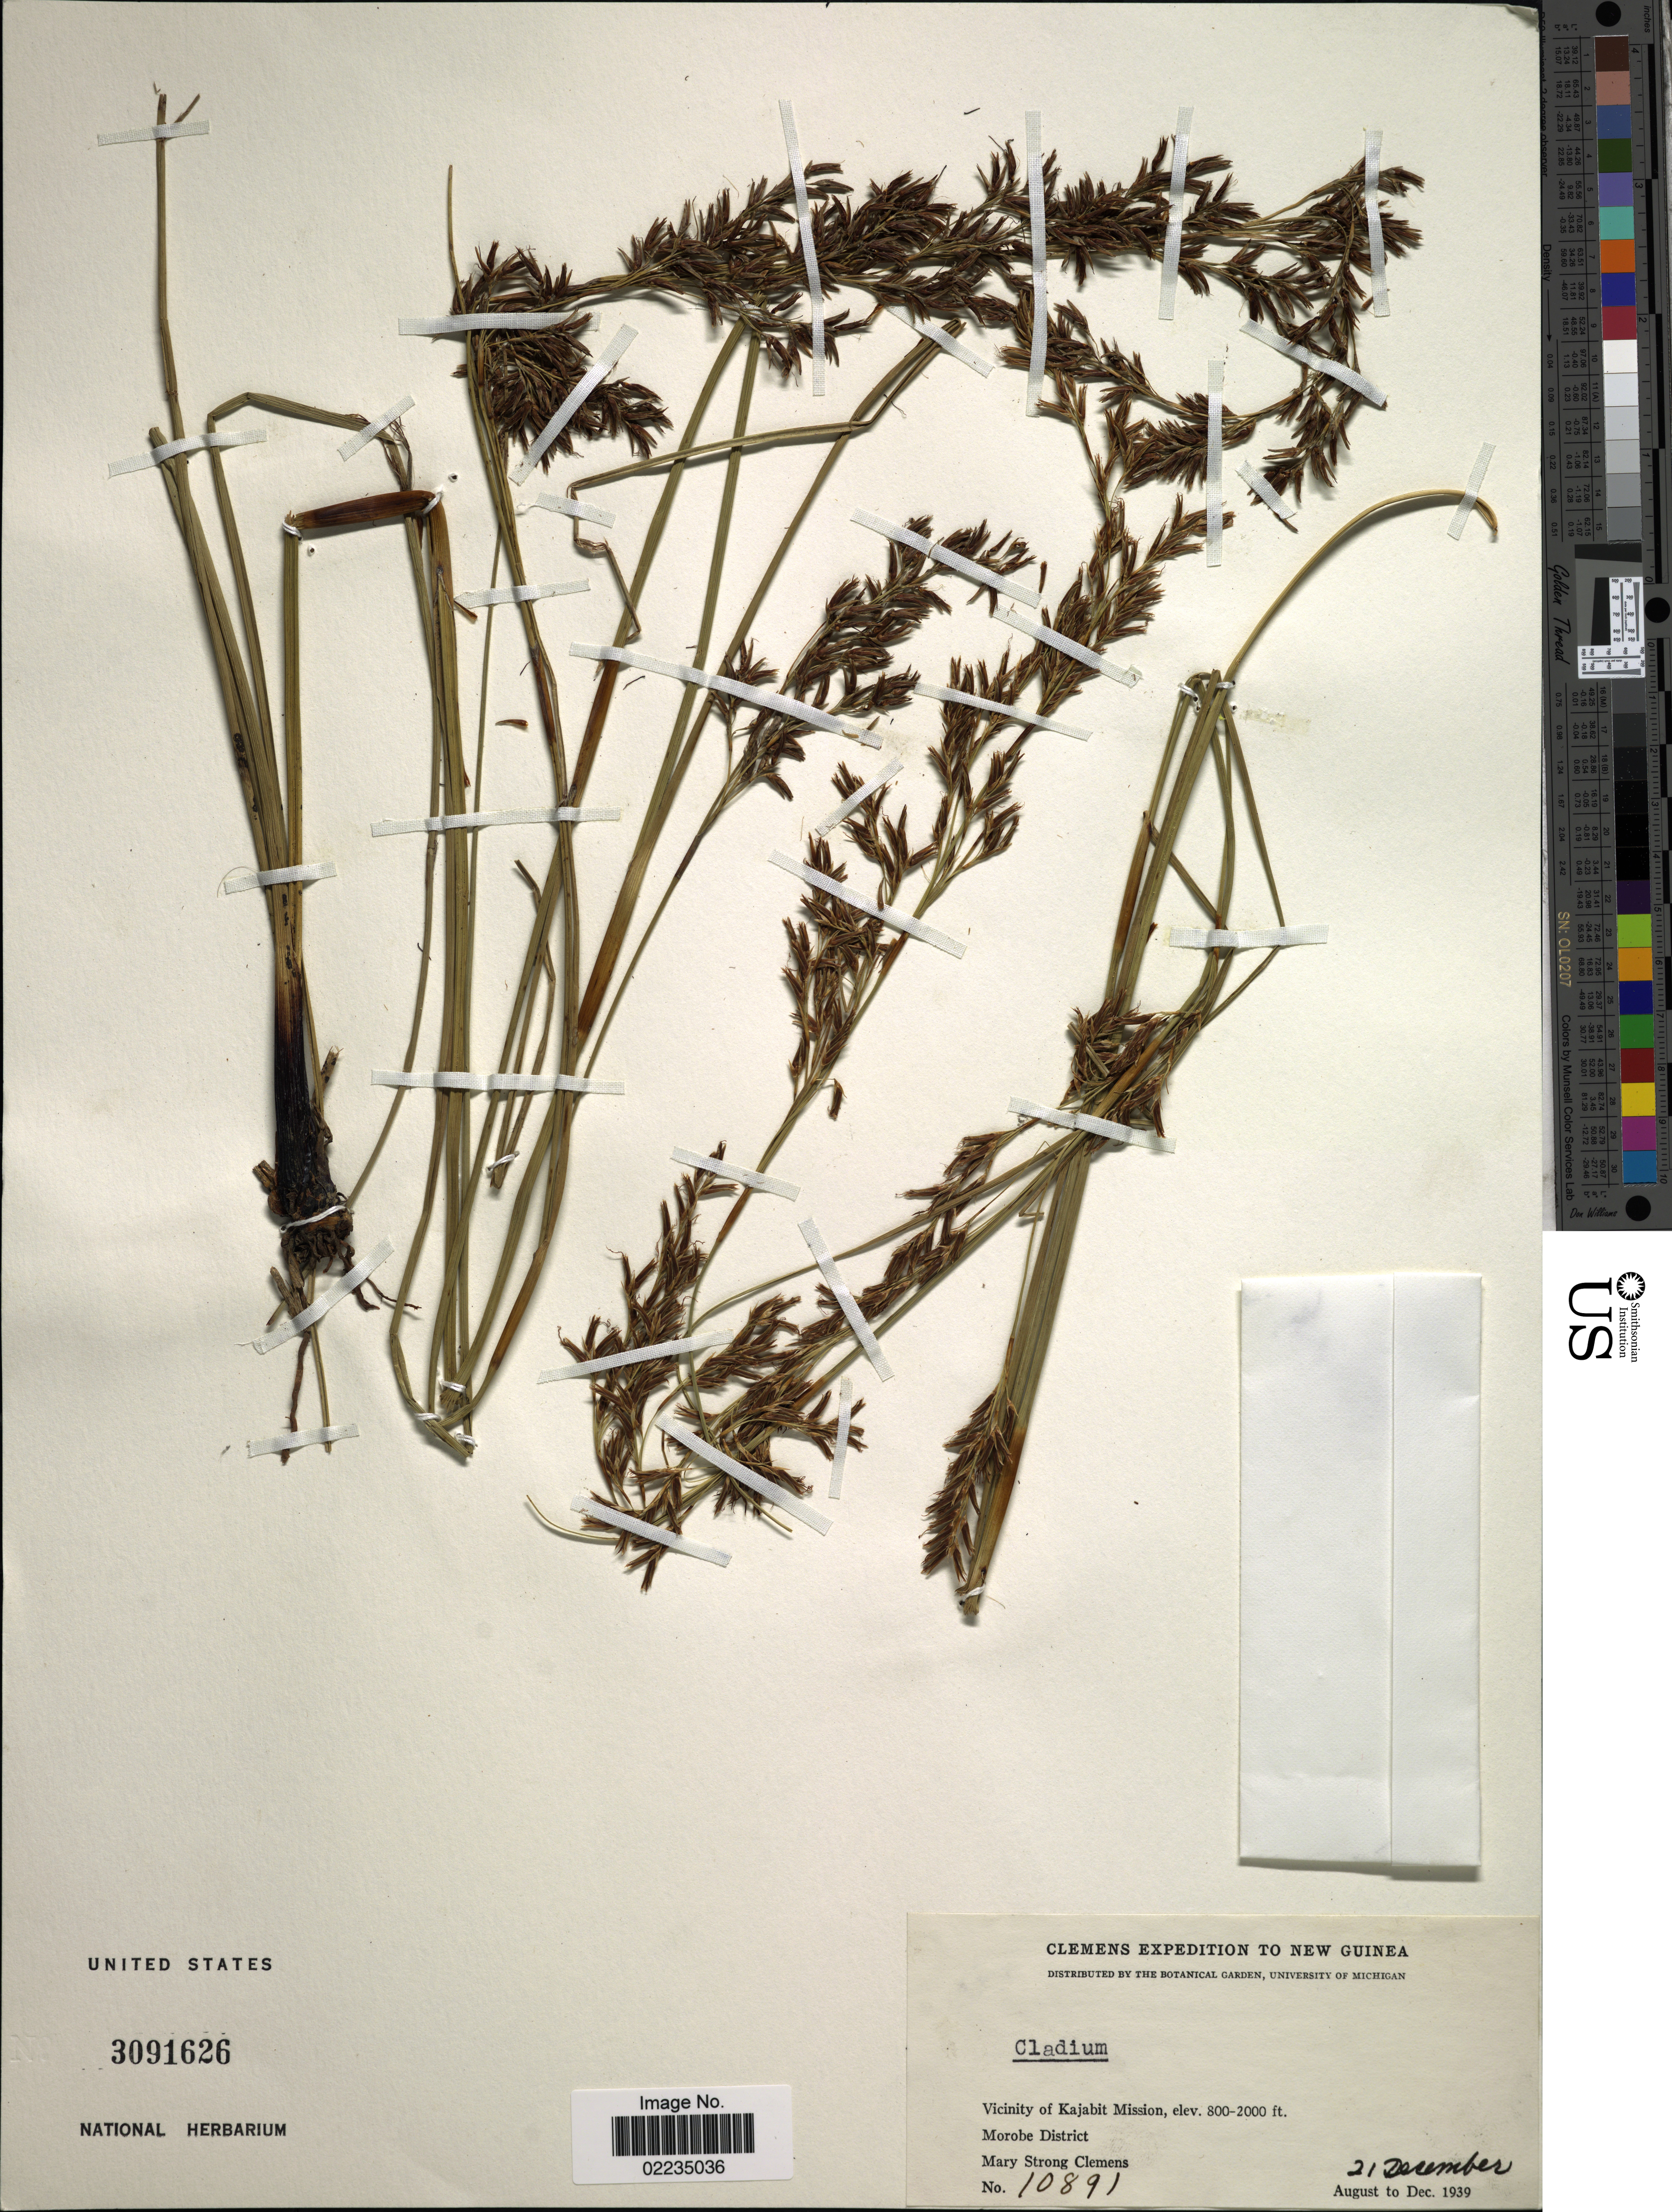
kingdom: Plantae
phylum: Tracheophyta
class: Liliopsida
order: Poales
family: Cyperaceae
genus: Schoenus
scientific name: Schoenus falcatus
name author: R. Br.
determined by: Strong, Mark T., (BOT), Smithsonian Institution - National Museum of Natural History (UNITED STATES)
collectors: M. S. Clemens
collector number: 10891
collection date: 1939-12-21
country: Papua New Guinea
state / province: Morobe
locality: Vicinity of Kajabit Mission, Morobe District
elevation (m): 244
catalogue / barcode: US 3091626